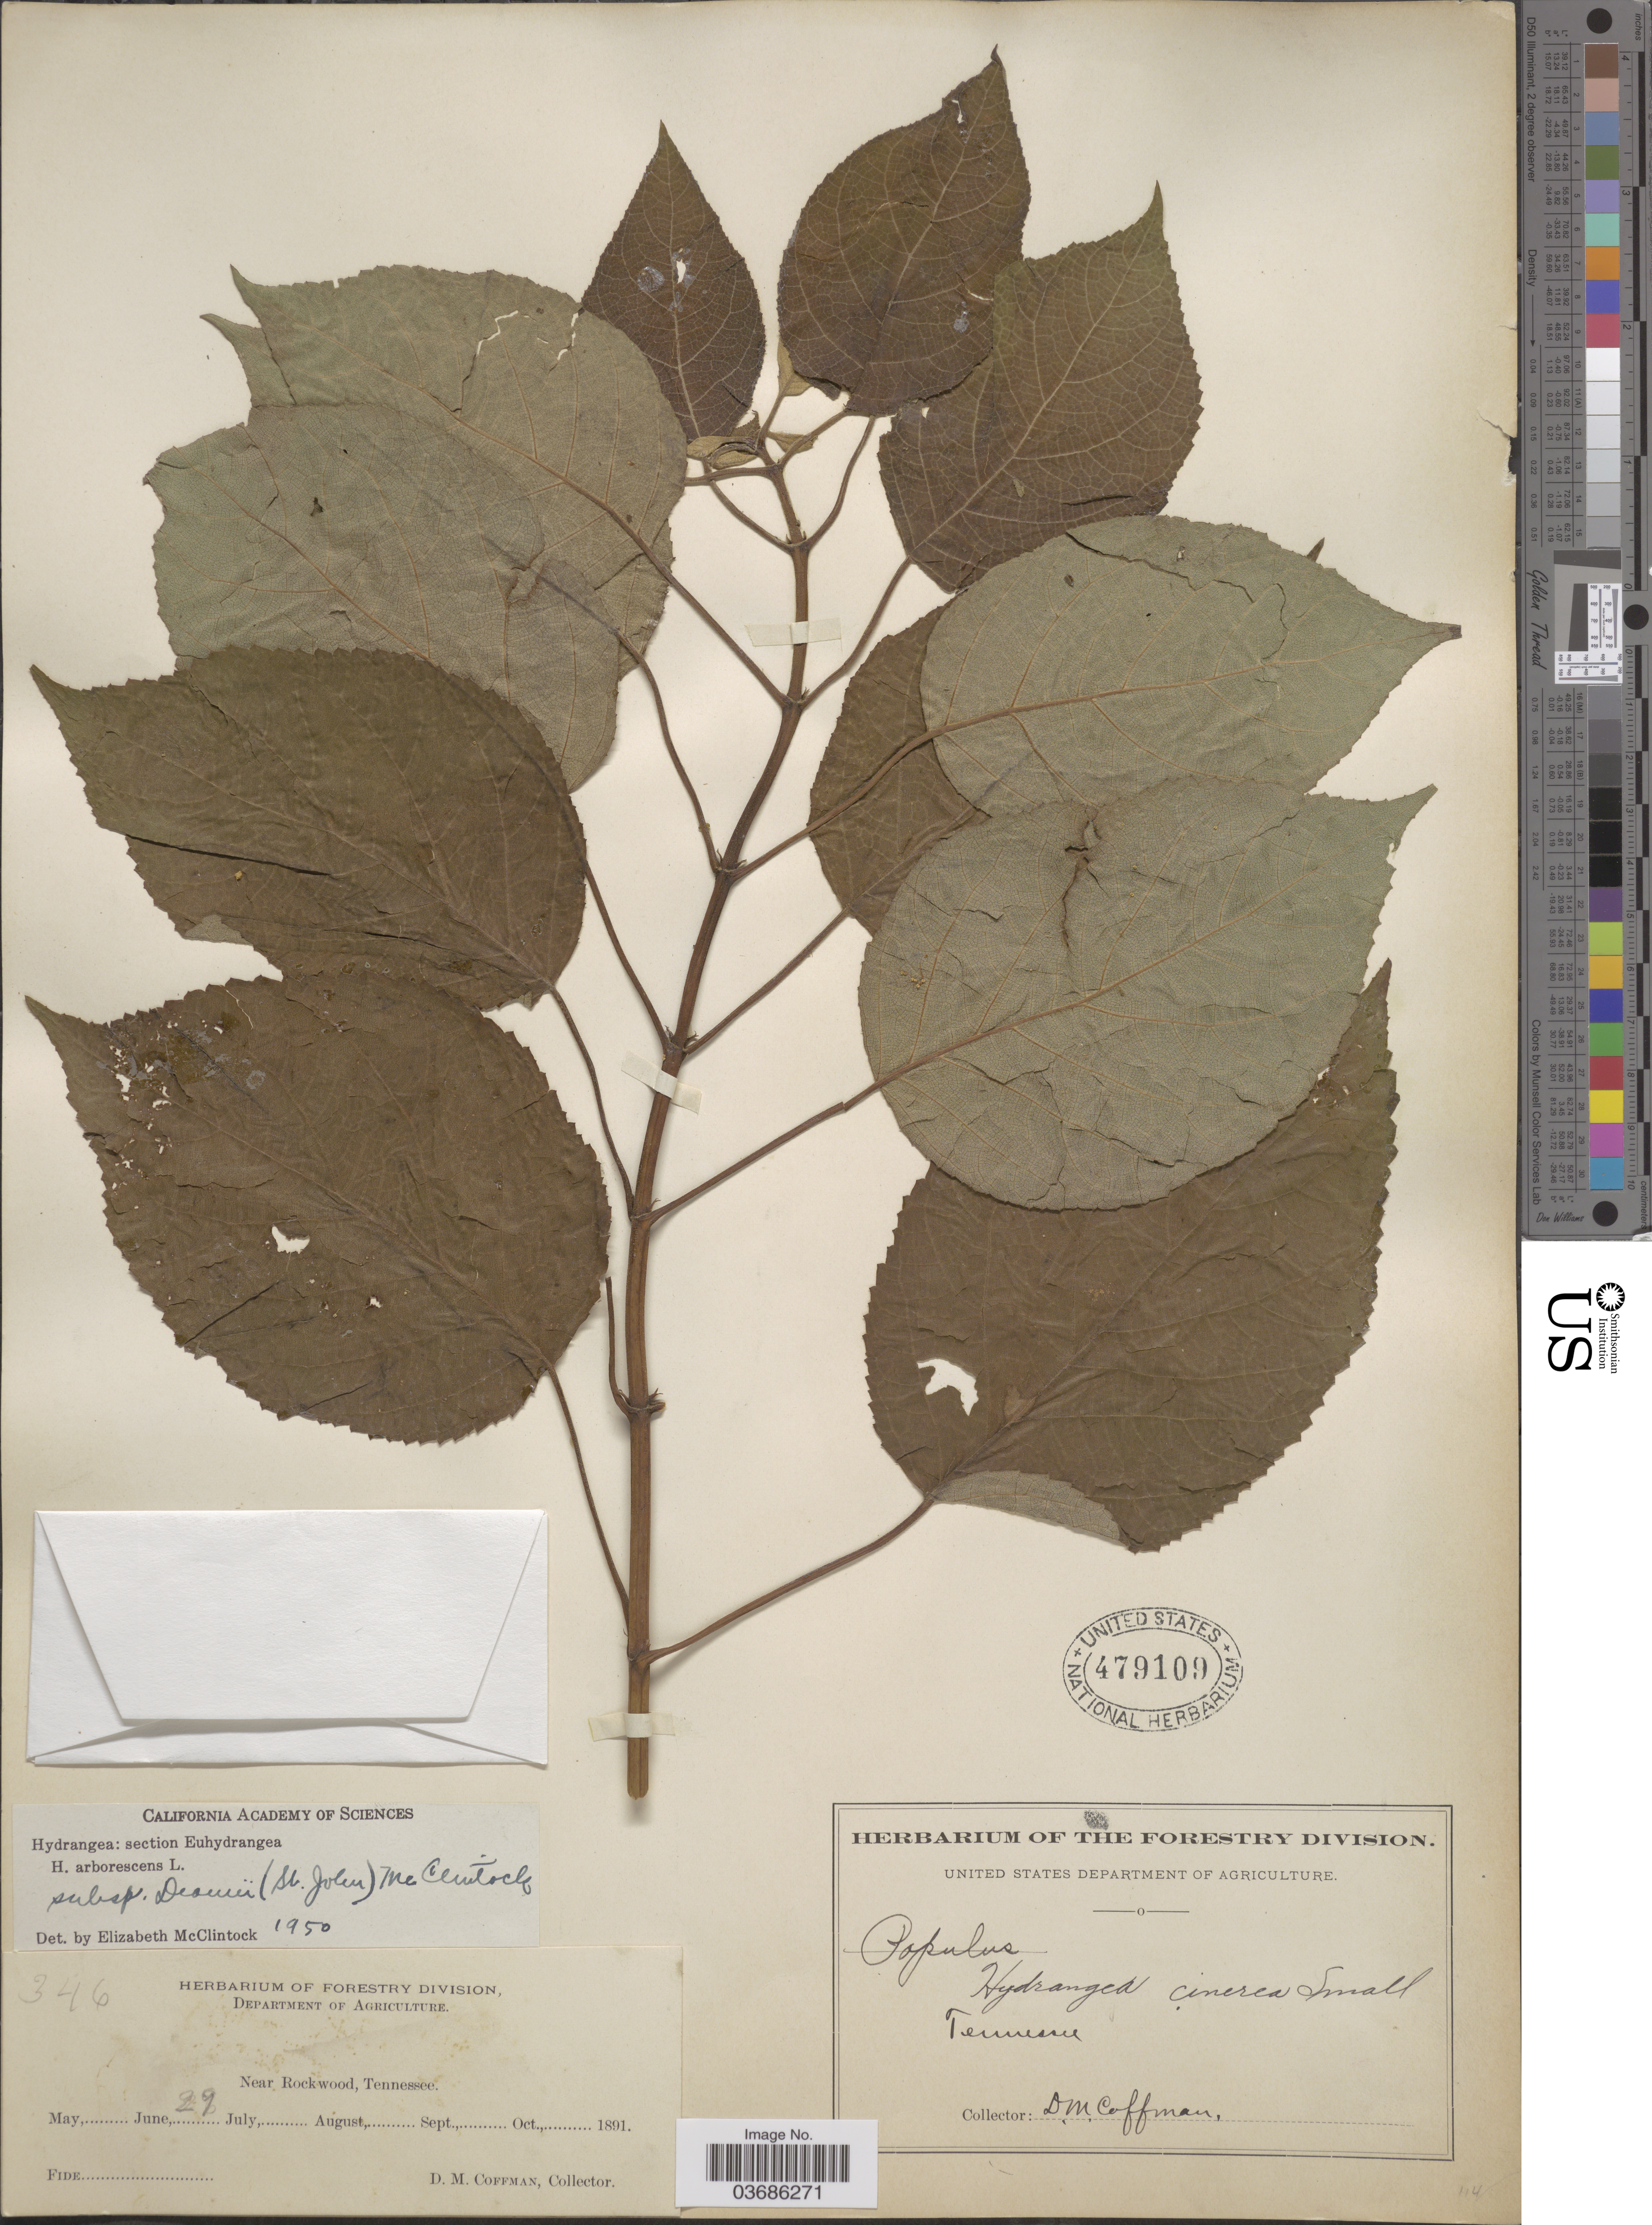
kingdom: Plantae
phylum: Tracheophyta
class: Magnoliopsida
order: Cornales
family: Hydrangeaceae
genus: Hydrangea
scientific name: Hydrangea arborescens var. deamii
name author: H. St. John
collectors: D. M. Coffman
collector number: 346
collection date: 1891-06-29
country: United States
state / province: Tennessee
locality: Near Rockwood.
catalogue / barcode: US 479109